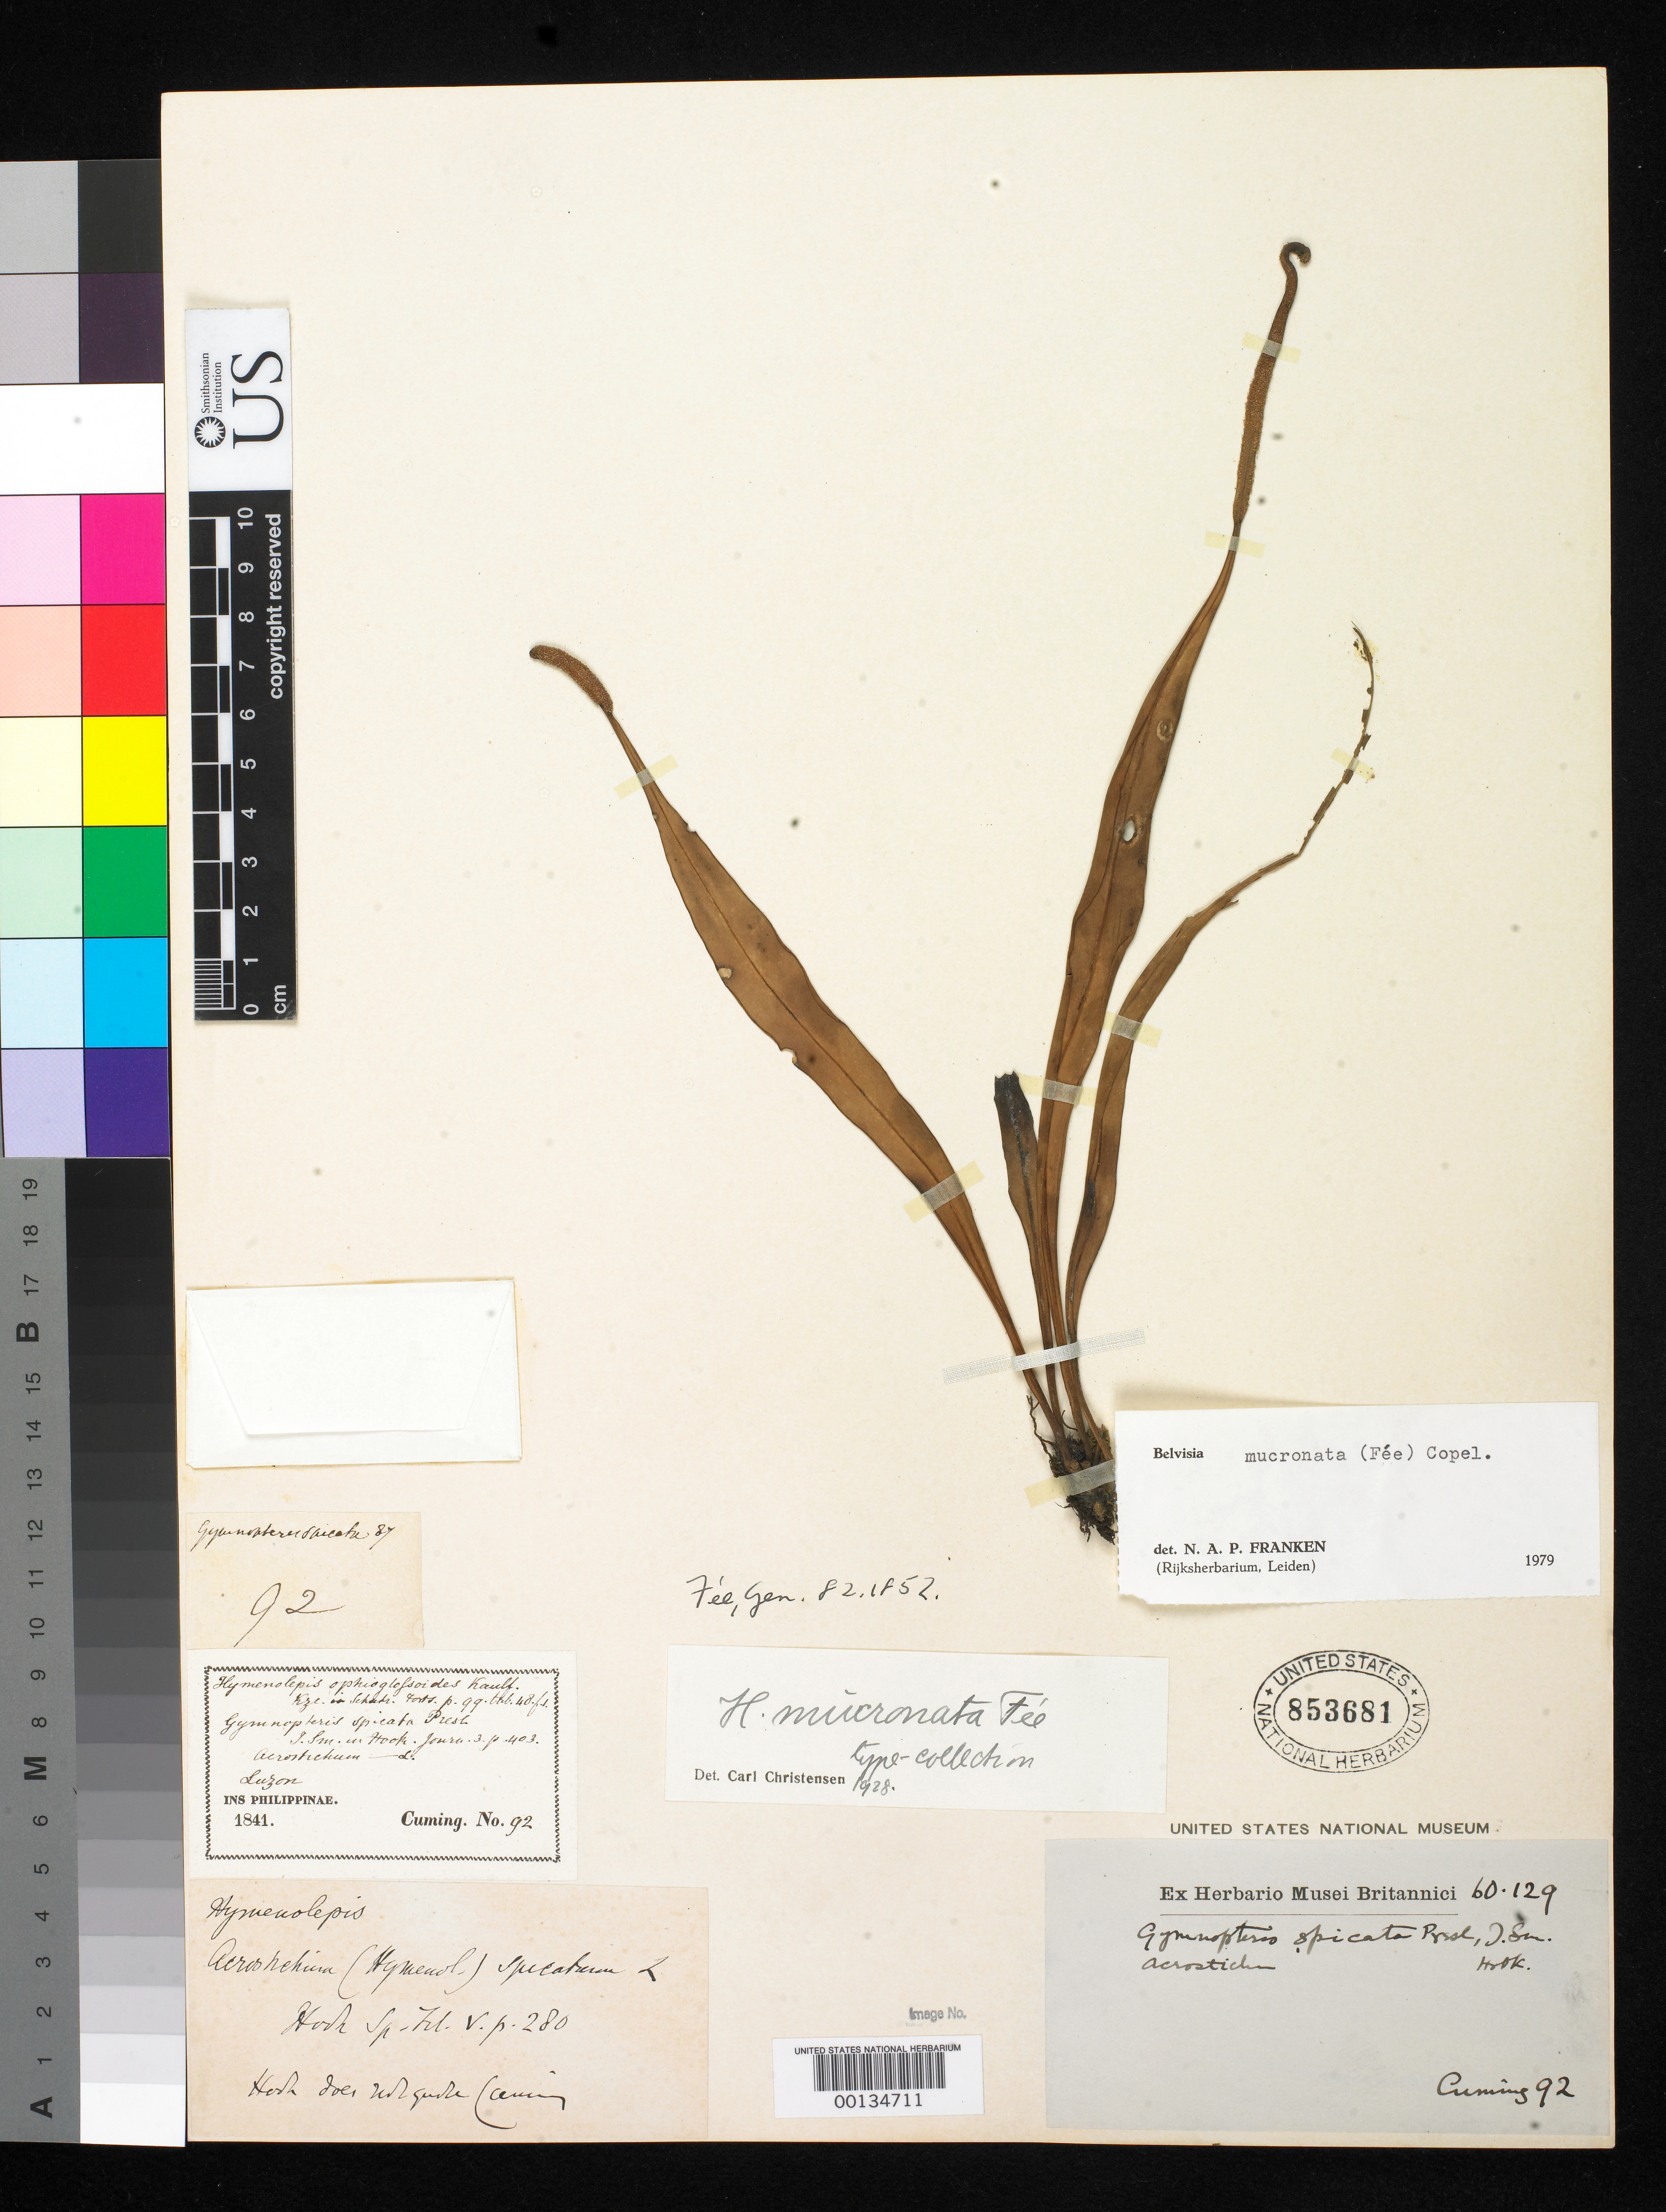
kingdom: Plantae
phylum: Tracheophyta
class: Polypodiopsida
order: Polypodiales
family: Polypodiaceae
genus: Hymenolepis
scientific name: Hymenolepis mucronata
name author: Fée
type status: Type Collection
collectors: H. Cuming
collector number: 92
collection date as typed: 1841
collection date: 1841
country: Philippines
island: Luzon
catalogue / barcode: US 853681